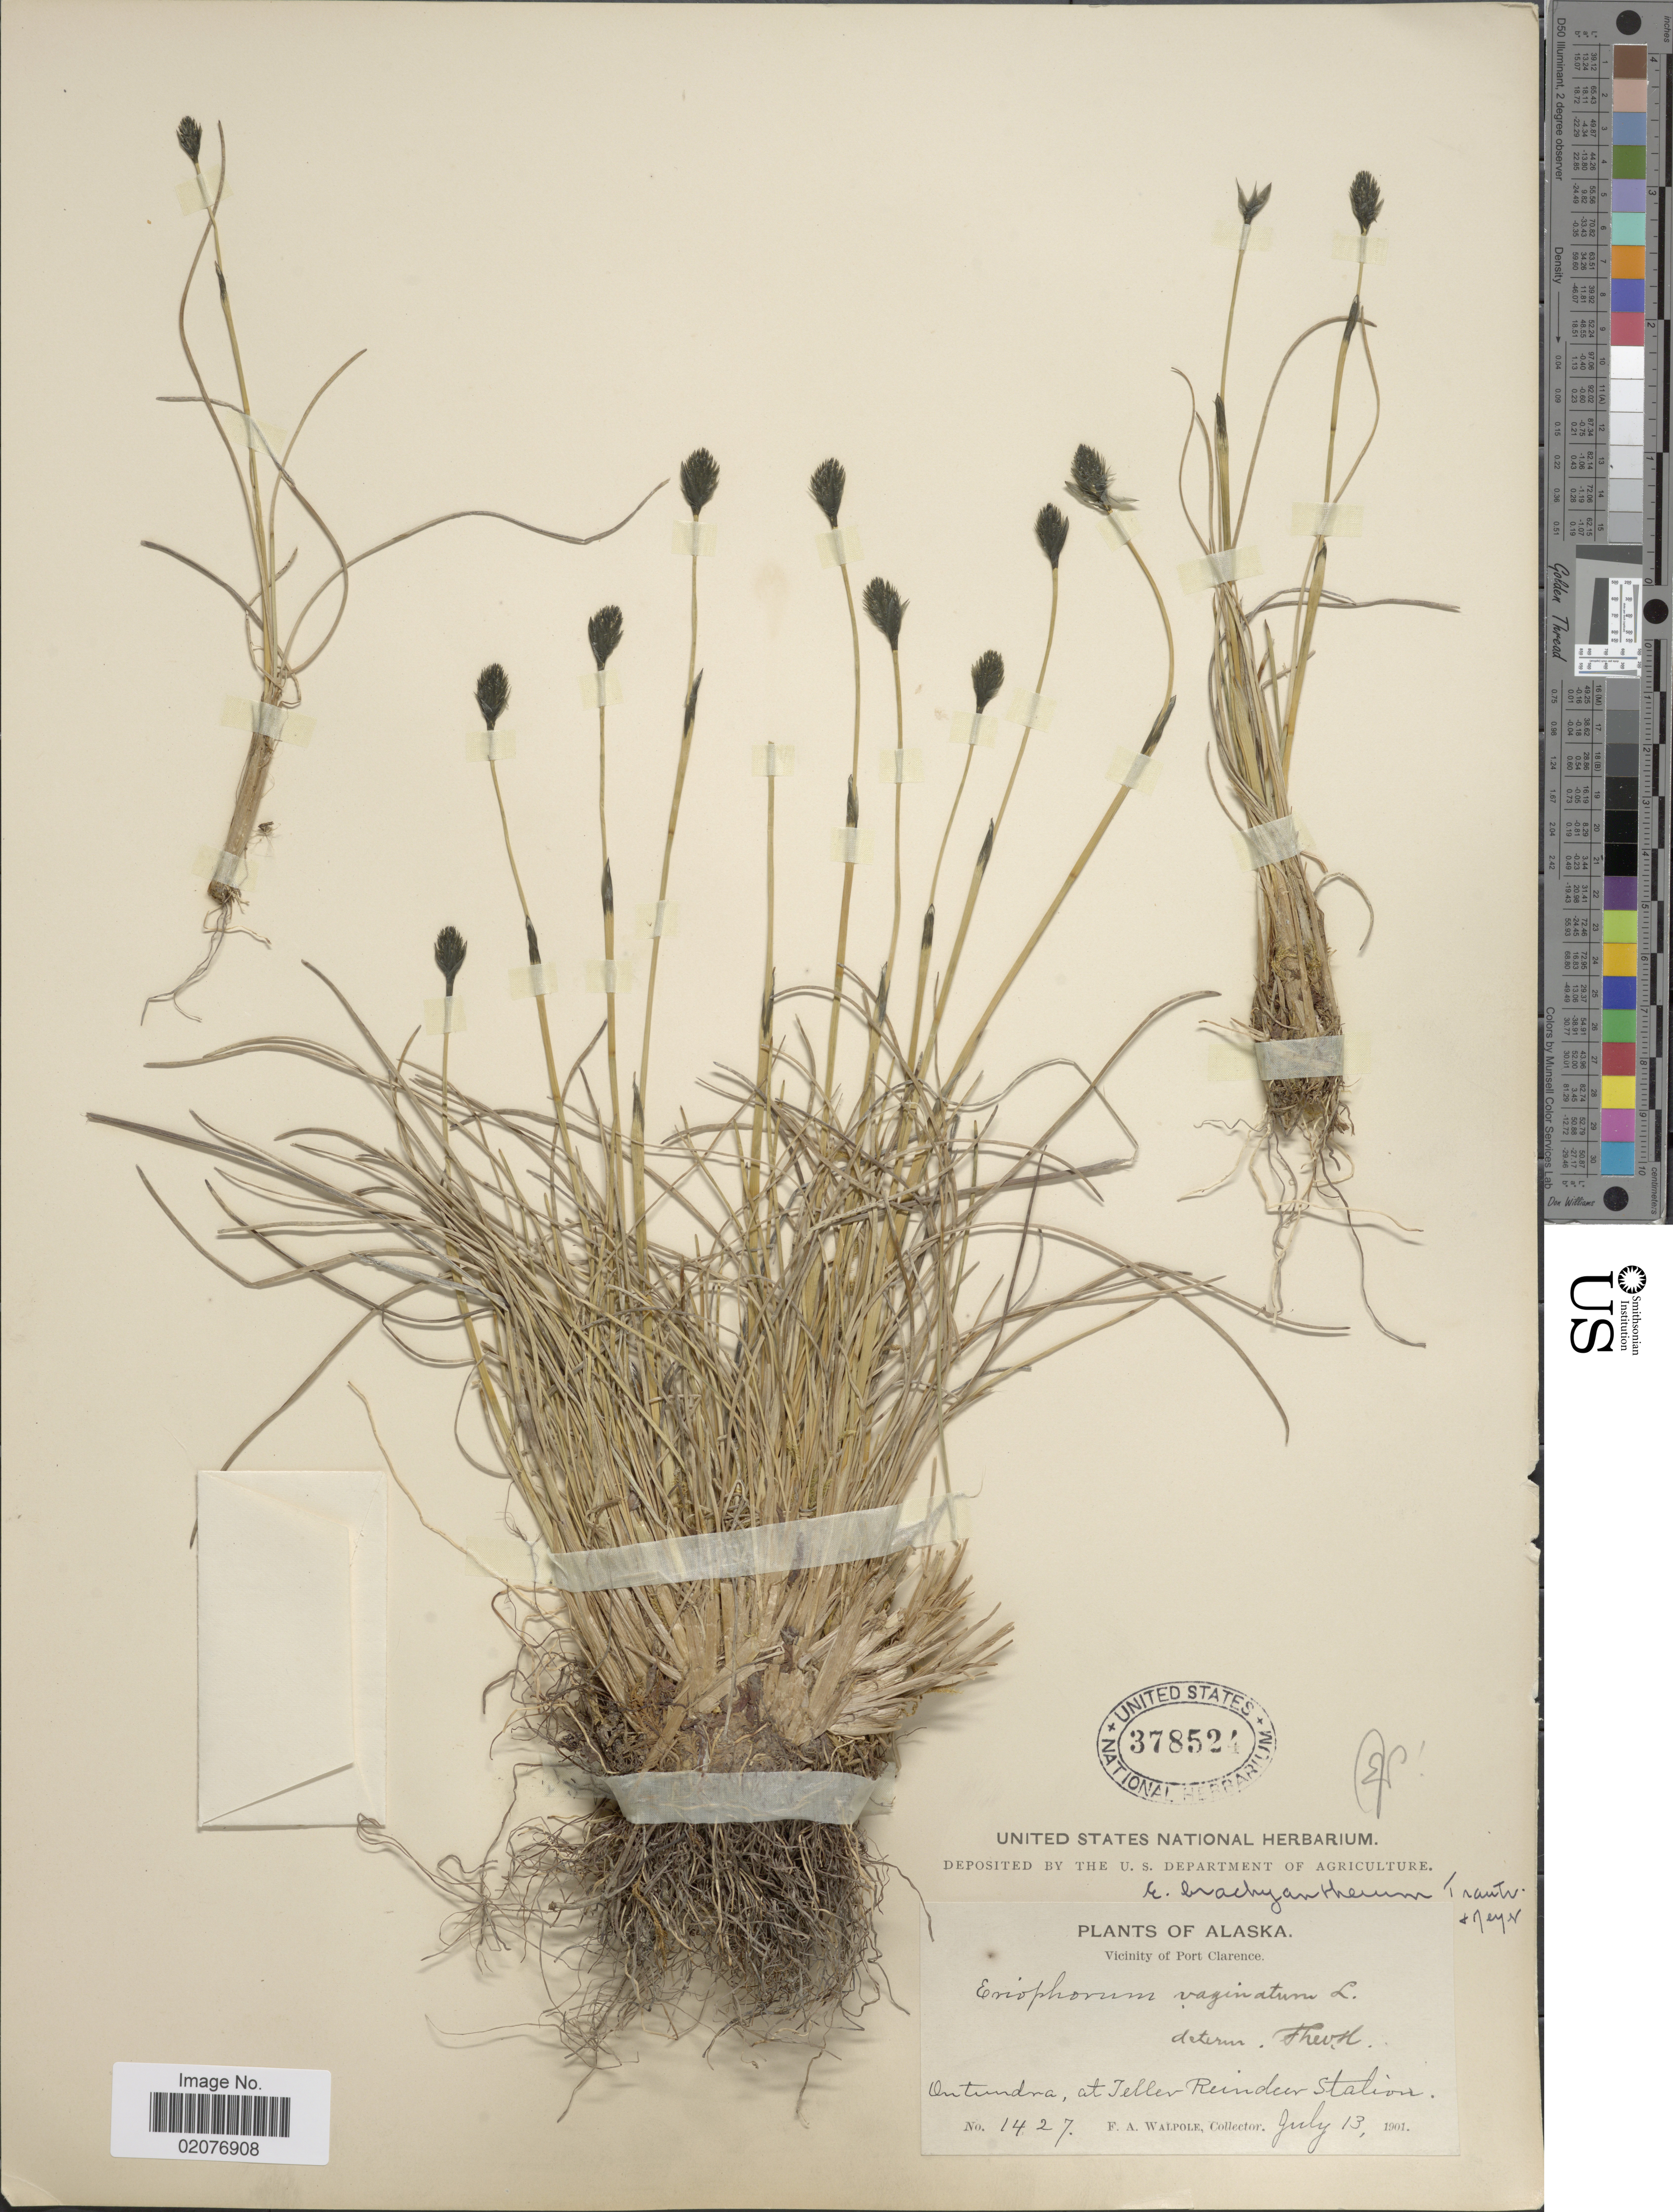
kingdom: Plantae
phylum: Tracheophyta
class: Liliopsida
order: Poales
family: Cyperaceae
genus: Eriophorum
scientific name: Eriophorum brachyantherum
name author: Trautv. & C.A. Mey.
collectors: F. Walpole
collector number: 1427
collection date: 1901-07-13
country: United States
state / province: Alaska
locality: Vicinity of Port Clarence, On tundra, at Tellet Reinder Station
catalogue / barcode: US 378524